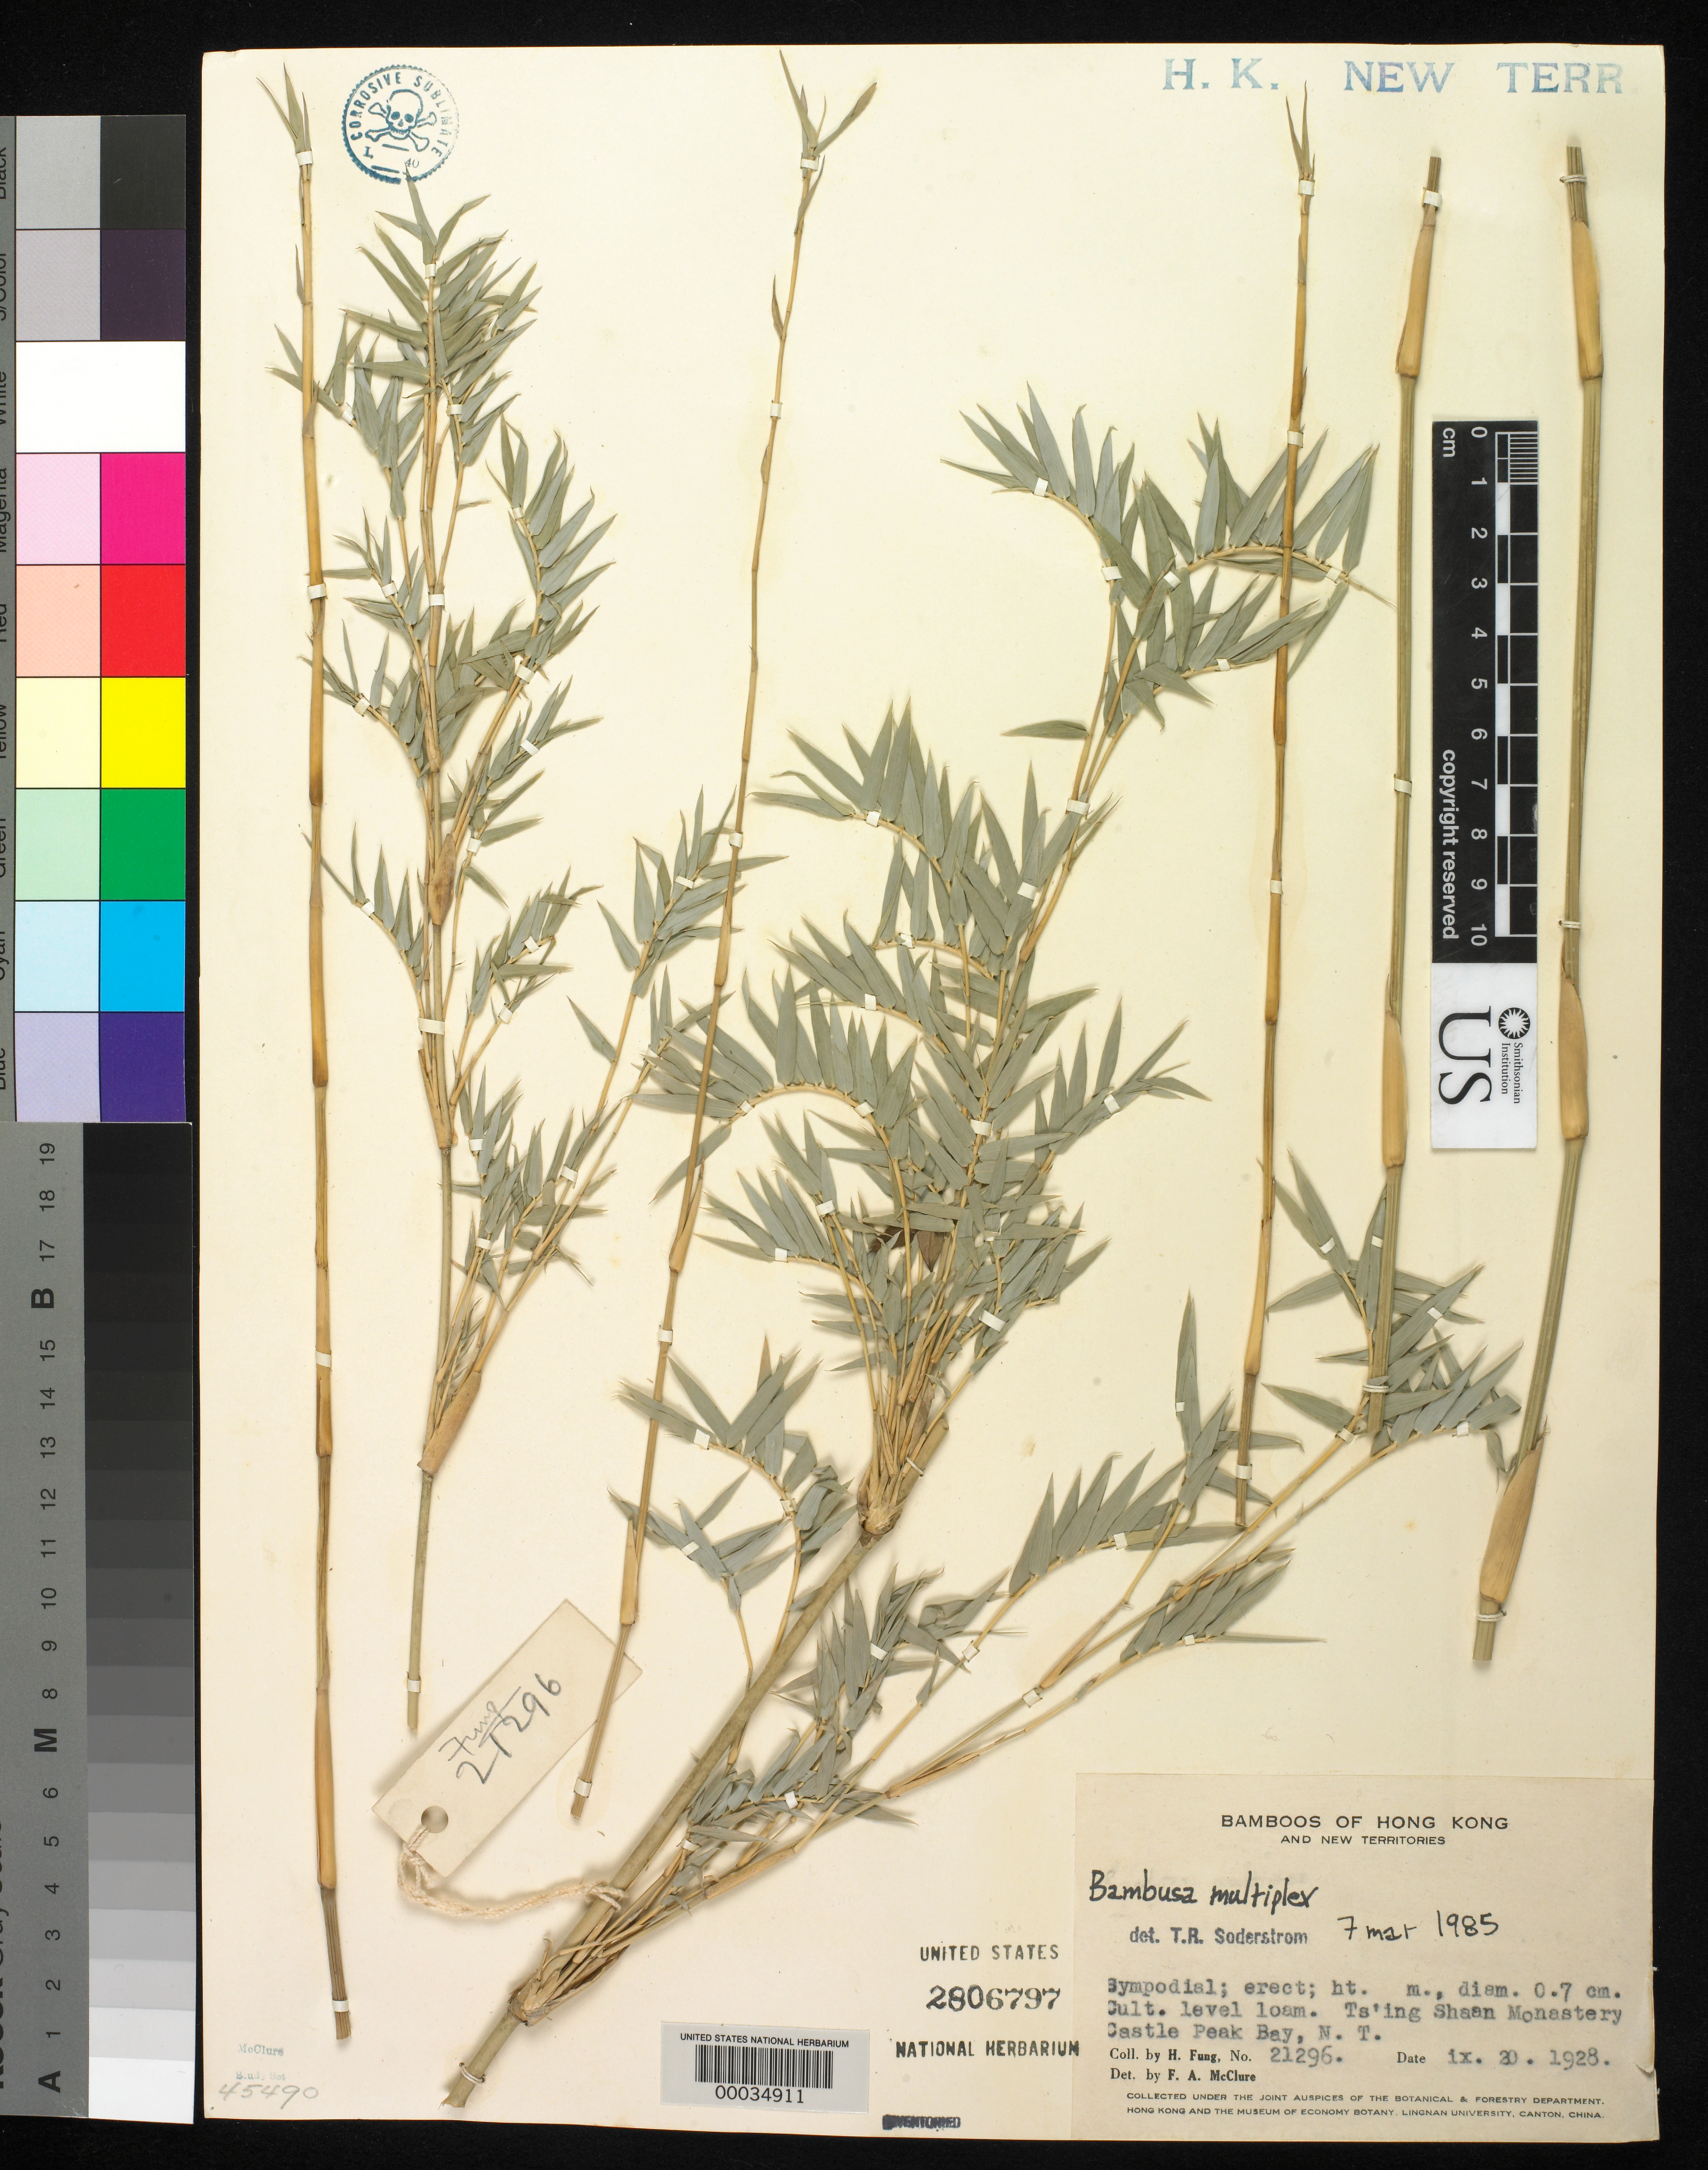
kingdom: Plantae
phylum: Tracheophyta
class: Liliopsida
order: Poales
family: Poaceae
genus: Bambusa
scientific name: Bambusa multiplex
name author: (Lour.) Raeusch. ex Schult. & Schult. f.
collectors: H. L. Fung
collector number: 21296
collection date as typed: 20 Apr 1928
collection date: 1928-04-20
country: China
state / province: Hong Kong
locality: Ts'ing shaan monastery, castle peak bay, n.t.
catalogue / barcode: US 2806797